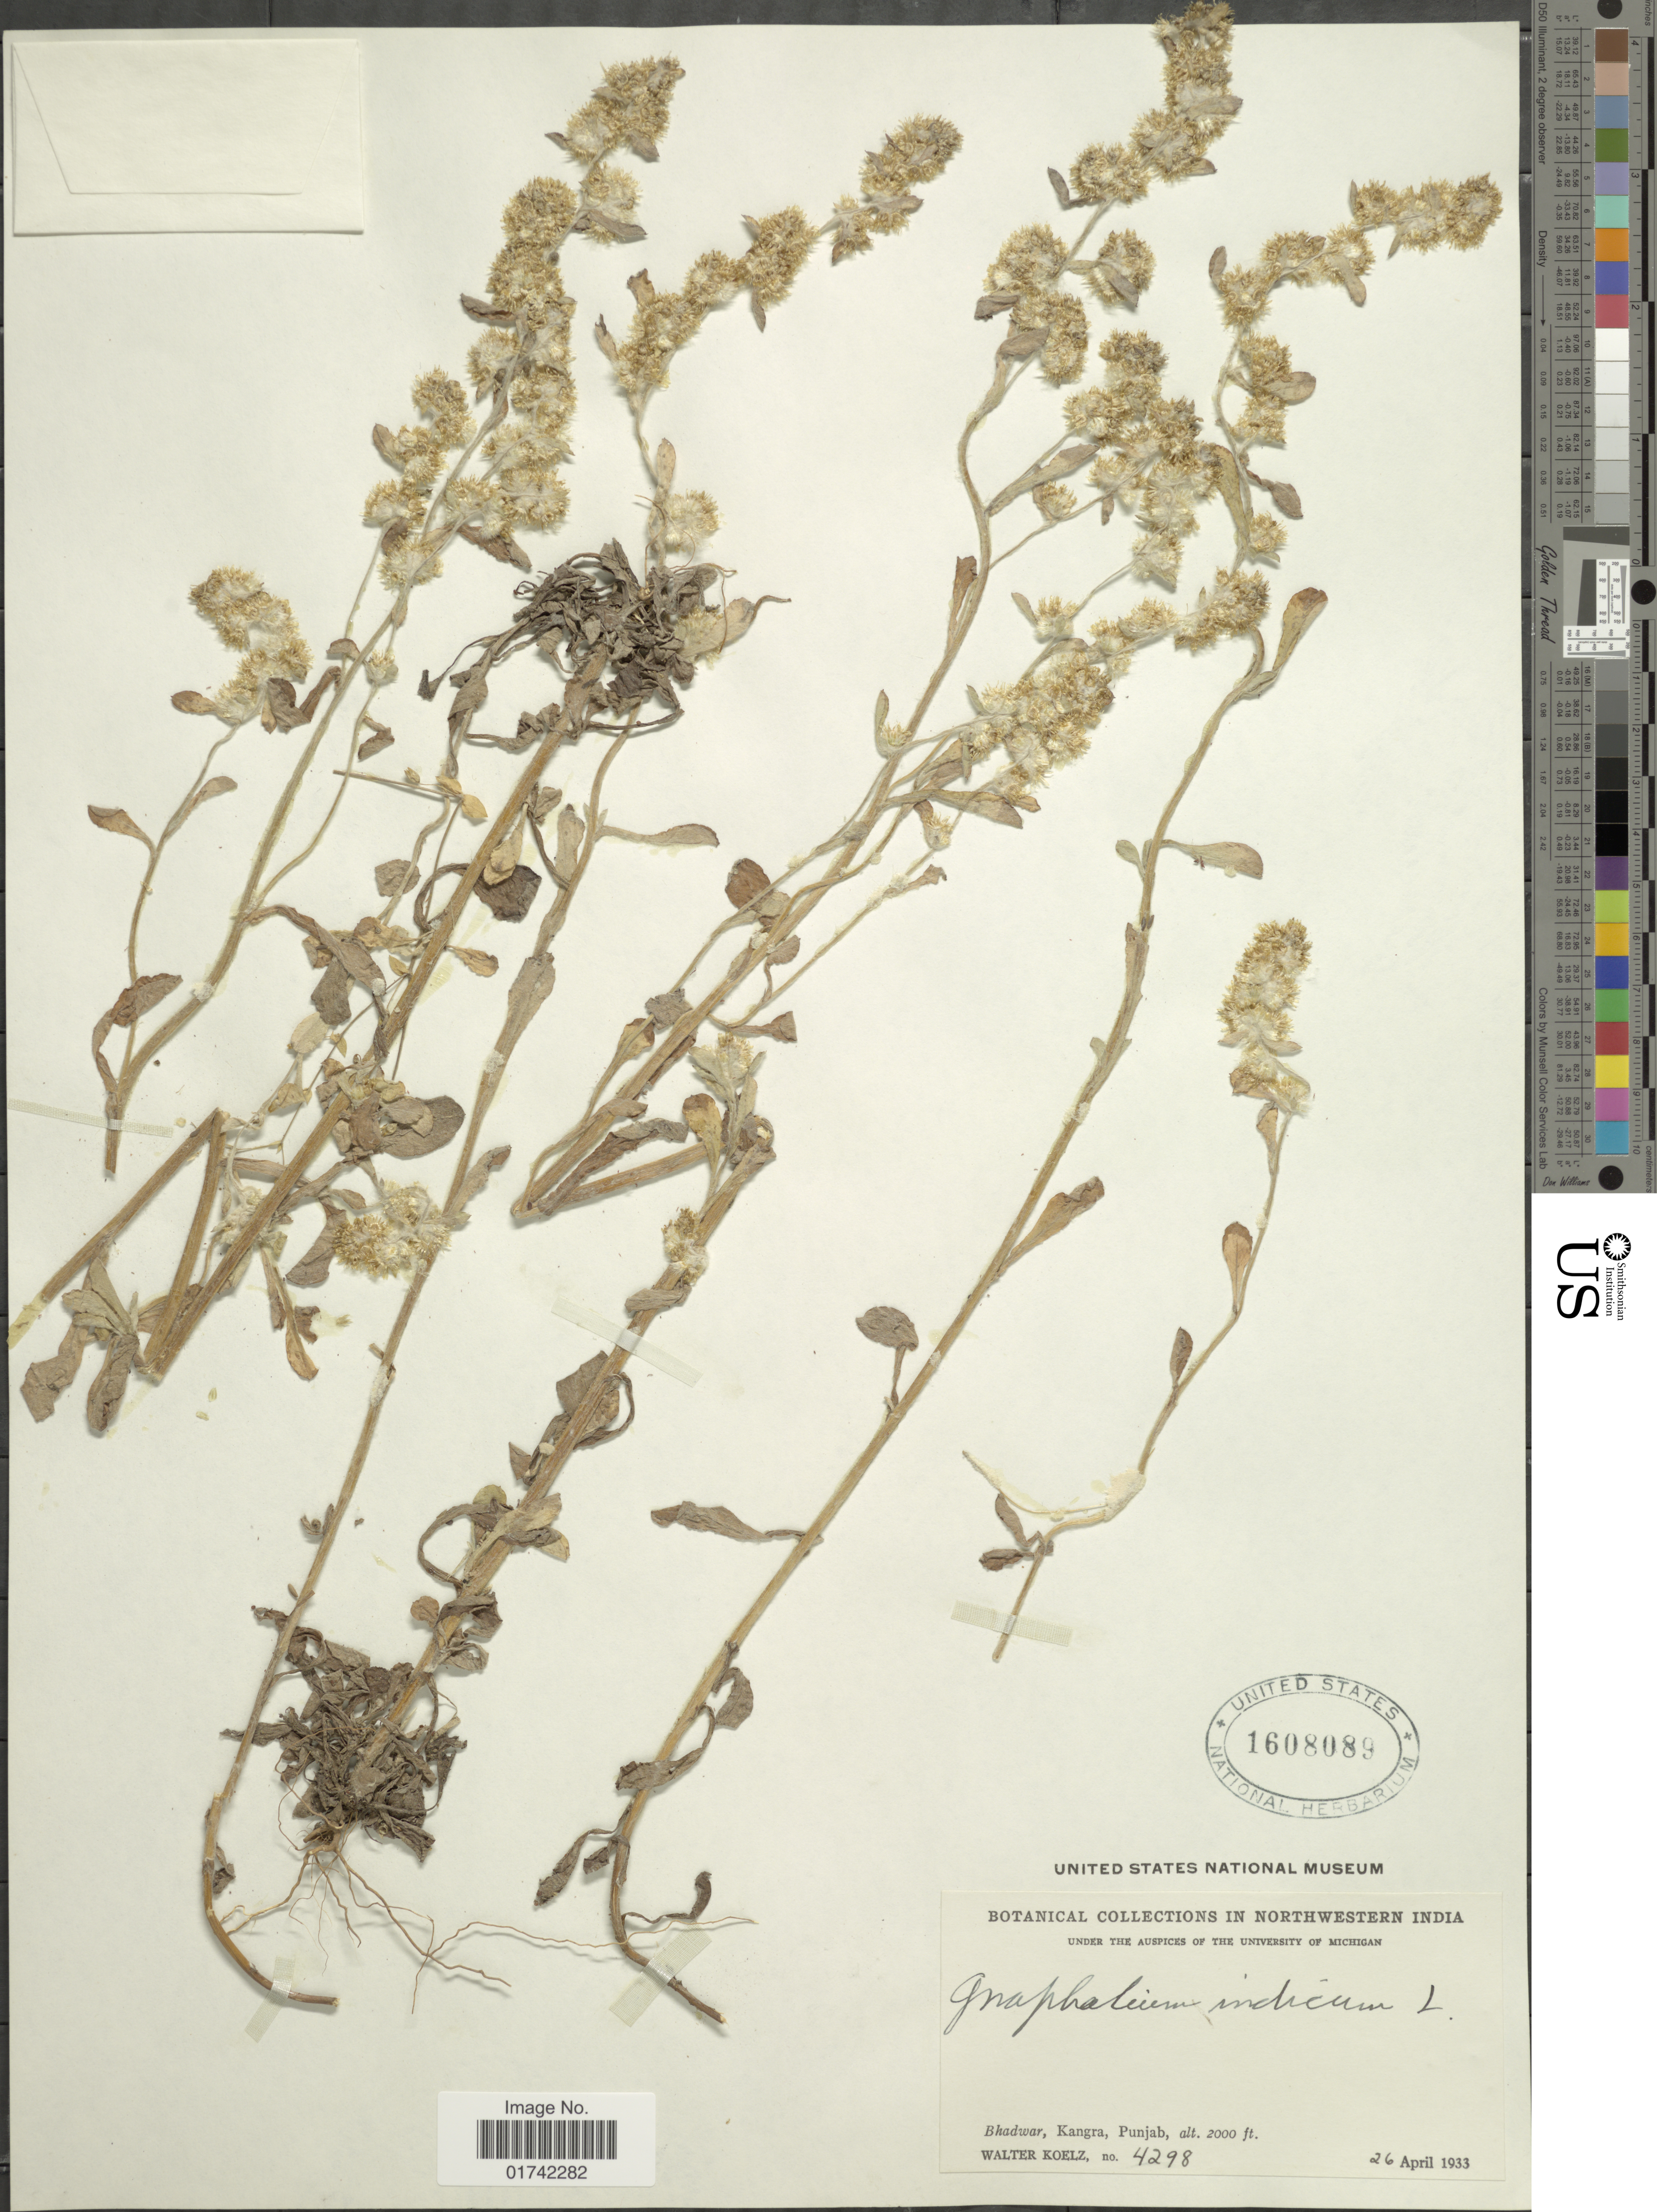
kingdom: Plantae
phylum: Tracheophyta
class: Magnoliopsida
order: Asterales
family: Asteraceae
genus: Helichrysum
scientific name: Helichrysum indicum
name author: (L.) Grierson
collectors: W. N. Koelz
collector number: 4298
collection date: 1933-04-26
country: India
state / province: Himachal Pradesh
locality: Northwestern India. Bhadwar, Kangra, Punjab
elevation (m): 610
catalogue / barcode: US 1608089